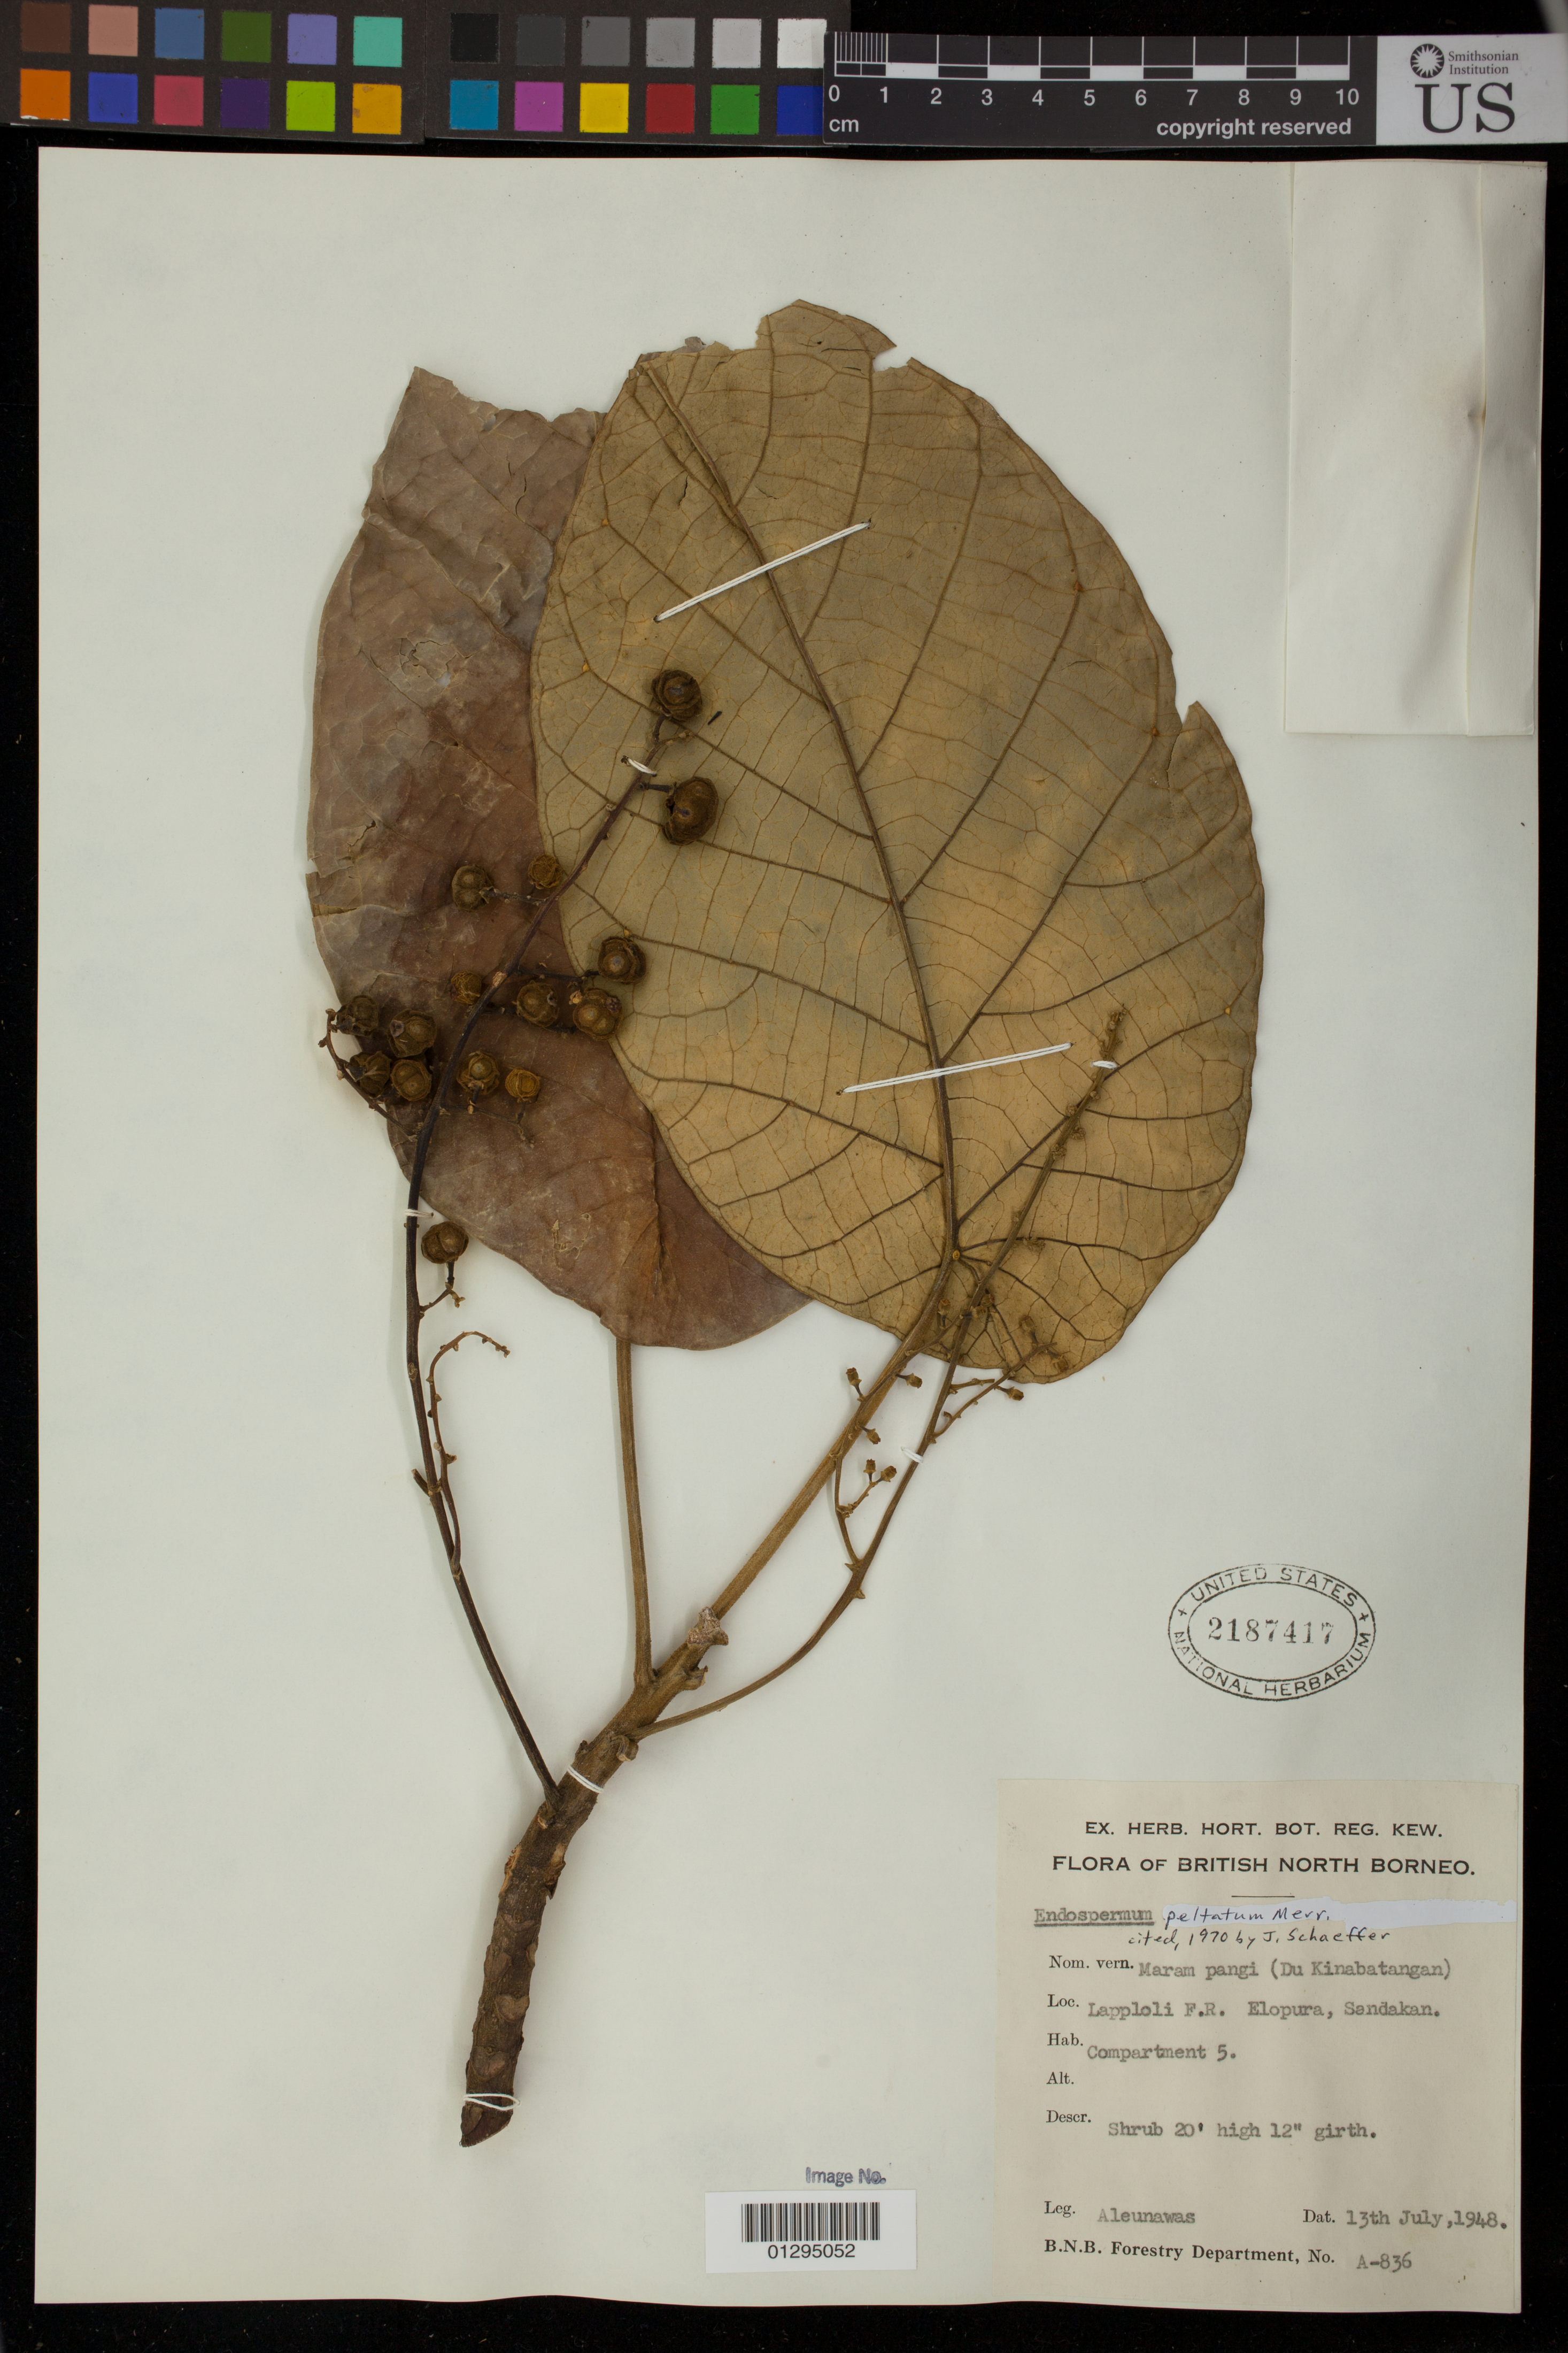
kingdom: Plantae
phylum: Tracheophyta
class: Magnoliopsida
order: Malpighiales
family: Euphorbiaceae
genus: Endospermum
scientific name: Endospermum moluccanum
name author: (Teijsm. & Binn.) Kurz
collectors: -. Aleunawas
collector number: A-836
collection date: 1948-07-13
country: Malaysia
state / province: Sabah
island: Borneo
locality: Lapploli F.R. Elopura, Sandakan. British North Borneo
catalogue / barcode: US 2187417